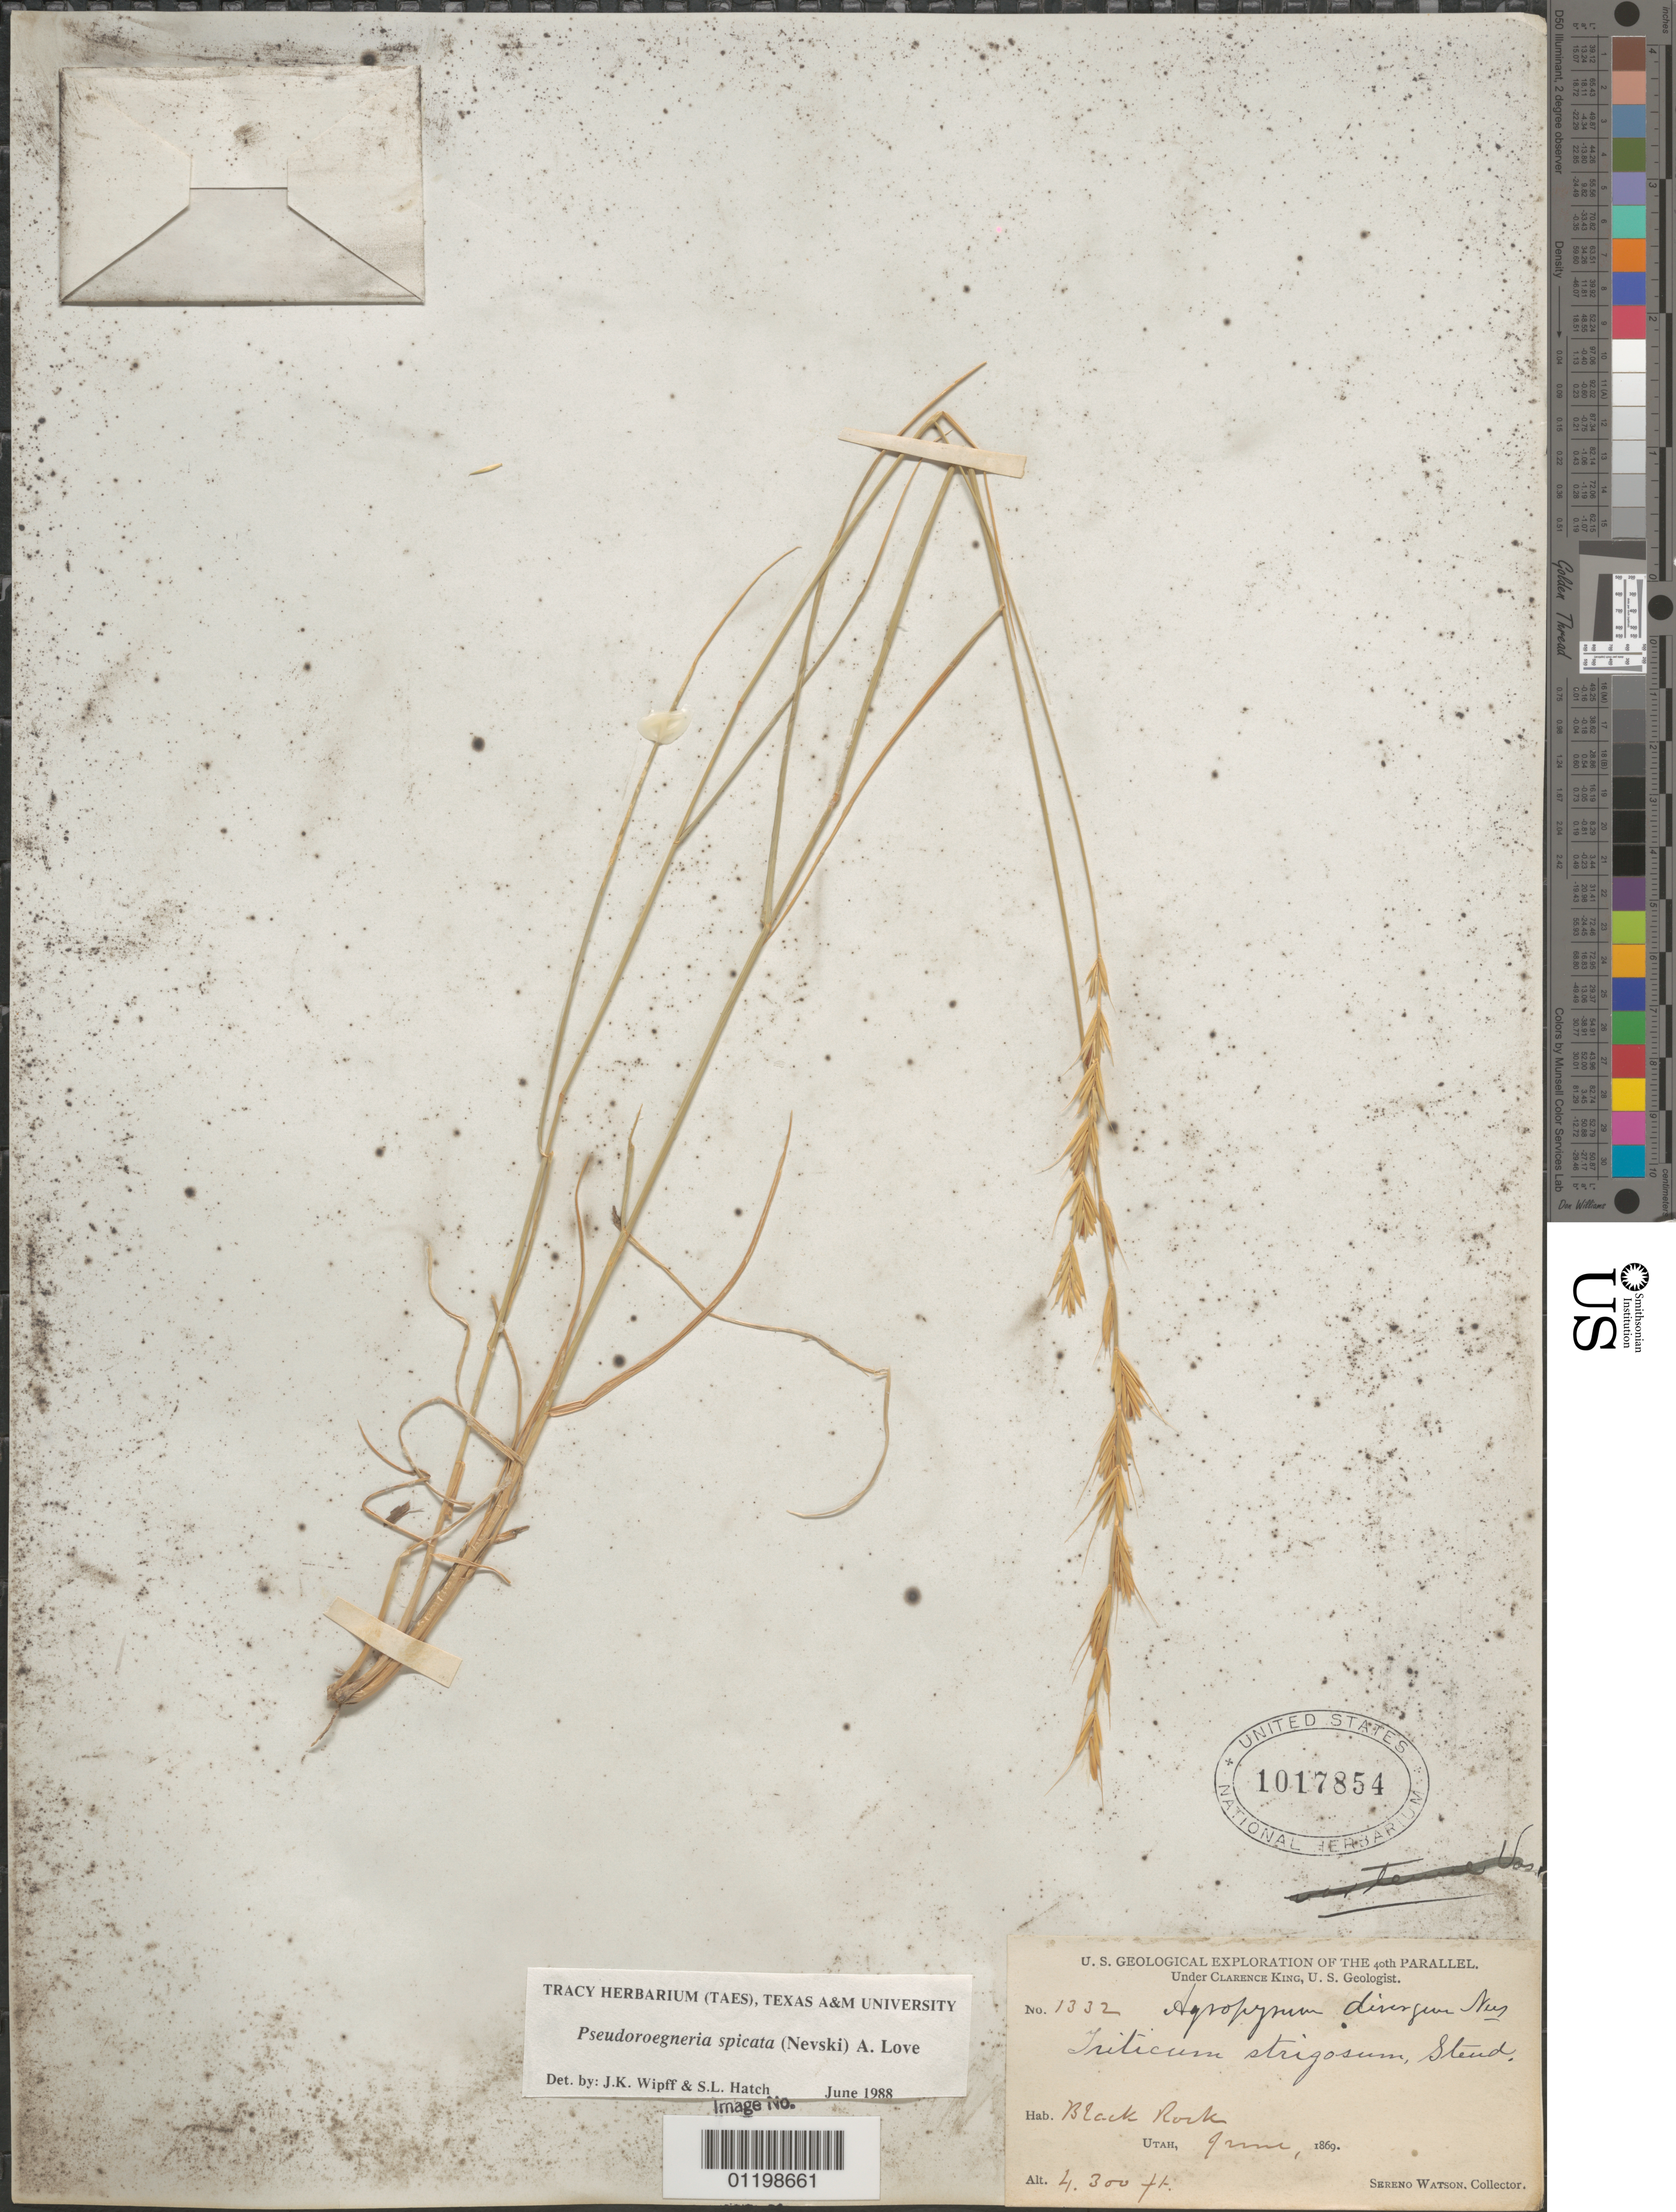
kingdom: Plantae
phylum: Tracheophyta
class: Liliopsida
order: Poales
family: Poaceae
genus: Pseudoroegneria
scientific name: Pseudoroegneria spicata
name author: (Pursh) Á. Löve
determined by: Wipff, J. K.; Hatch, S. L.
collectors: S. Watson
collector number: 1332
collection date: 1869-06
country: United States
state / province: Utah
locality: Black Rock.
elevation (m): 1311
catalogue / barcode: US 1017854